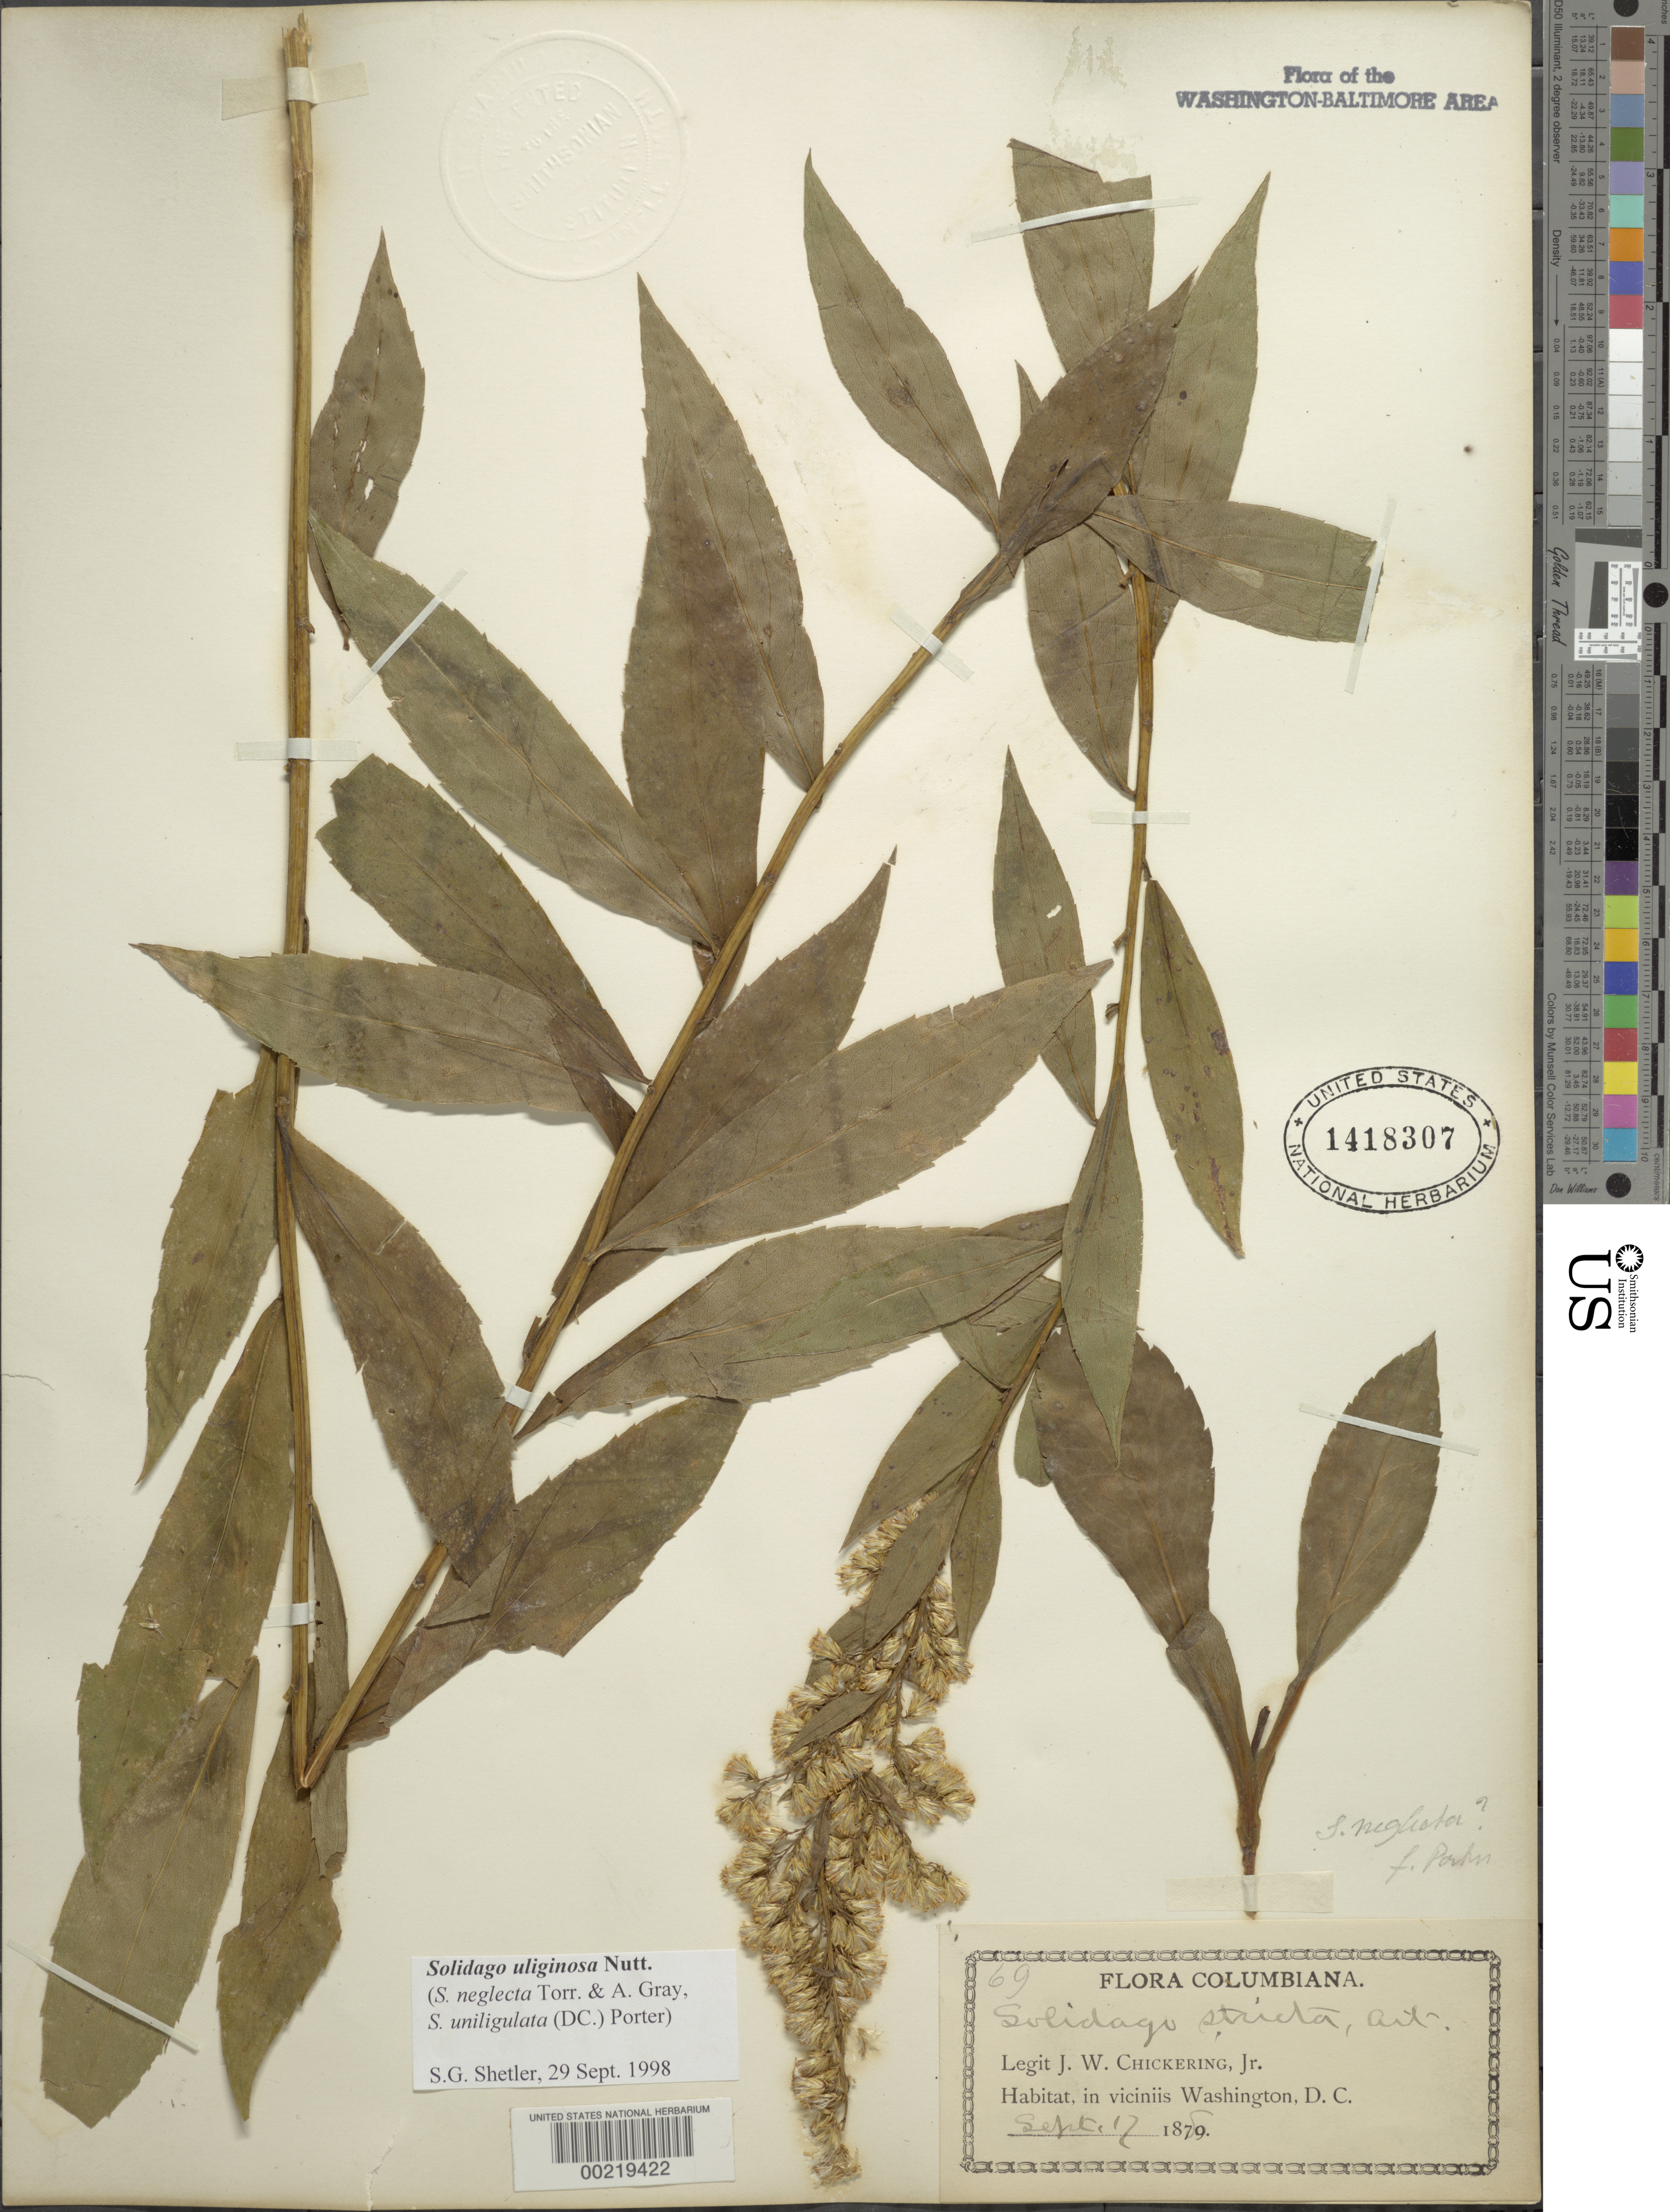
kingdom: Plantae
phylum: Tracheophyta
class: Magnoliopsida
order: Asterales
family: Asteraceae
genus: Solidago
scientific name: Solidago uliginosa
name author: Nutt.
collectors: J. Chickering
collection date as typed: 17 Sep 1879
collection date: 1879-09-17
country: United States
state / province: District of Columbia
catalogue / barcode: US 1418307